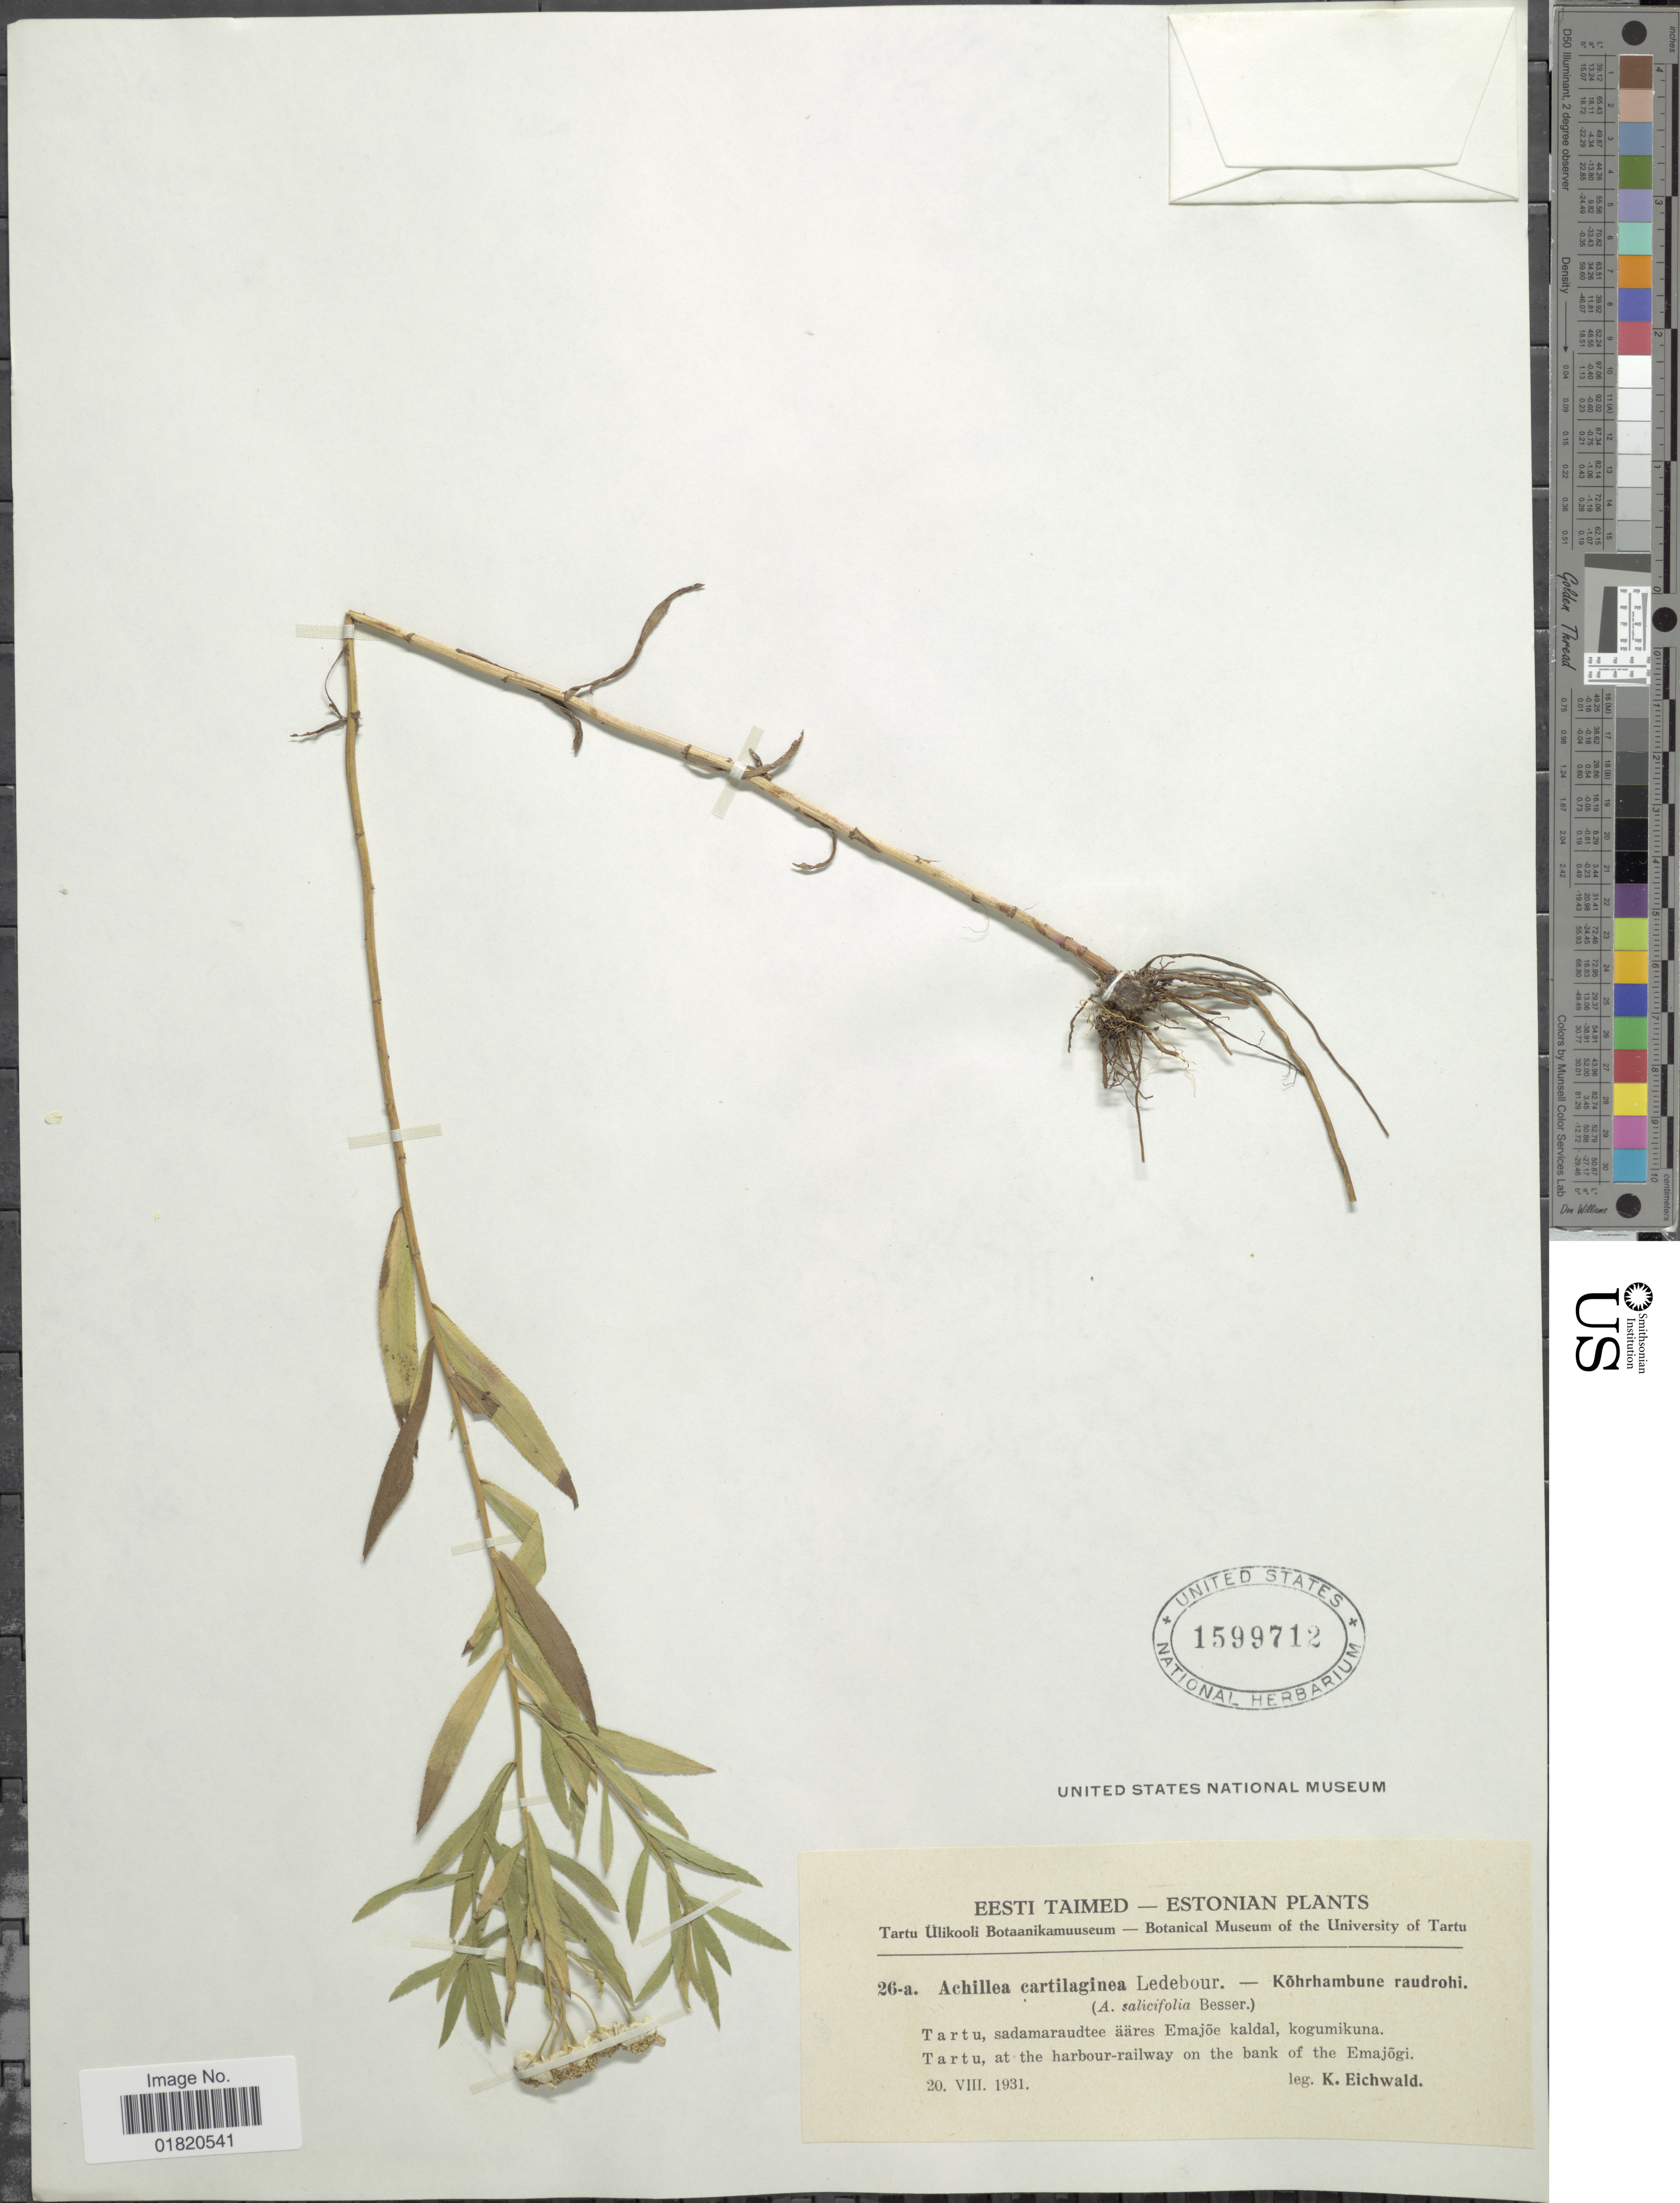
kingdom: Plantae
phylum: Tracheophyta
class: Magnoliopsida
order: Asterales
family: Asteraceae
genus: Achillea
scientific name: Achillea cartilaginea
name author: L.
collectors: K. Eichwald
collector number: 26-a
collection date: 1931-08-20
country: Estonia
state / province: Tartu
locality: Eesti Taimed. sadamaraudtee, ääres Emajõe kaldal, kogumikuna. Tartu, at the harbour-railway on the bank of the Emajõgi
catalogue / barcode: US 1599712